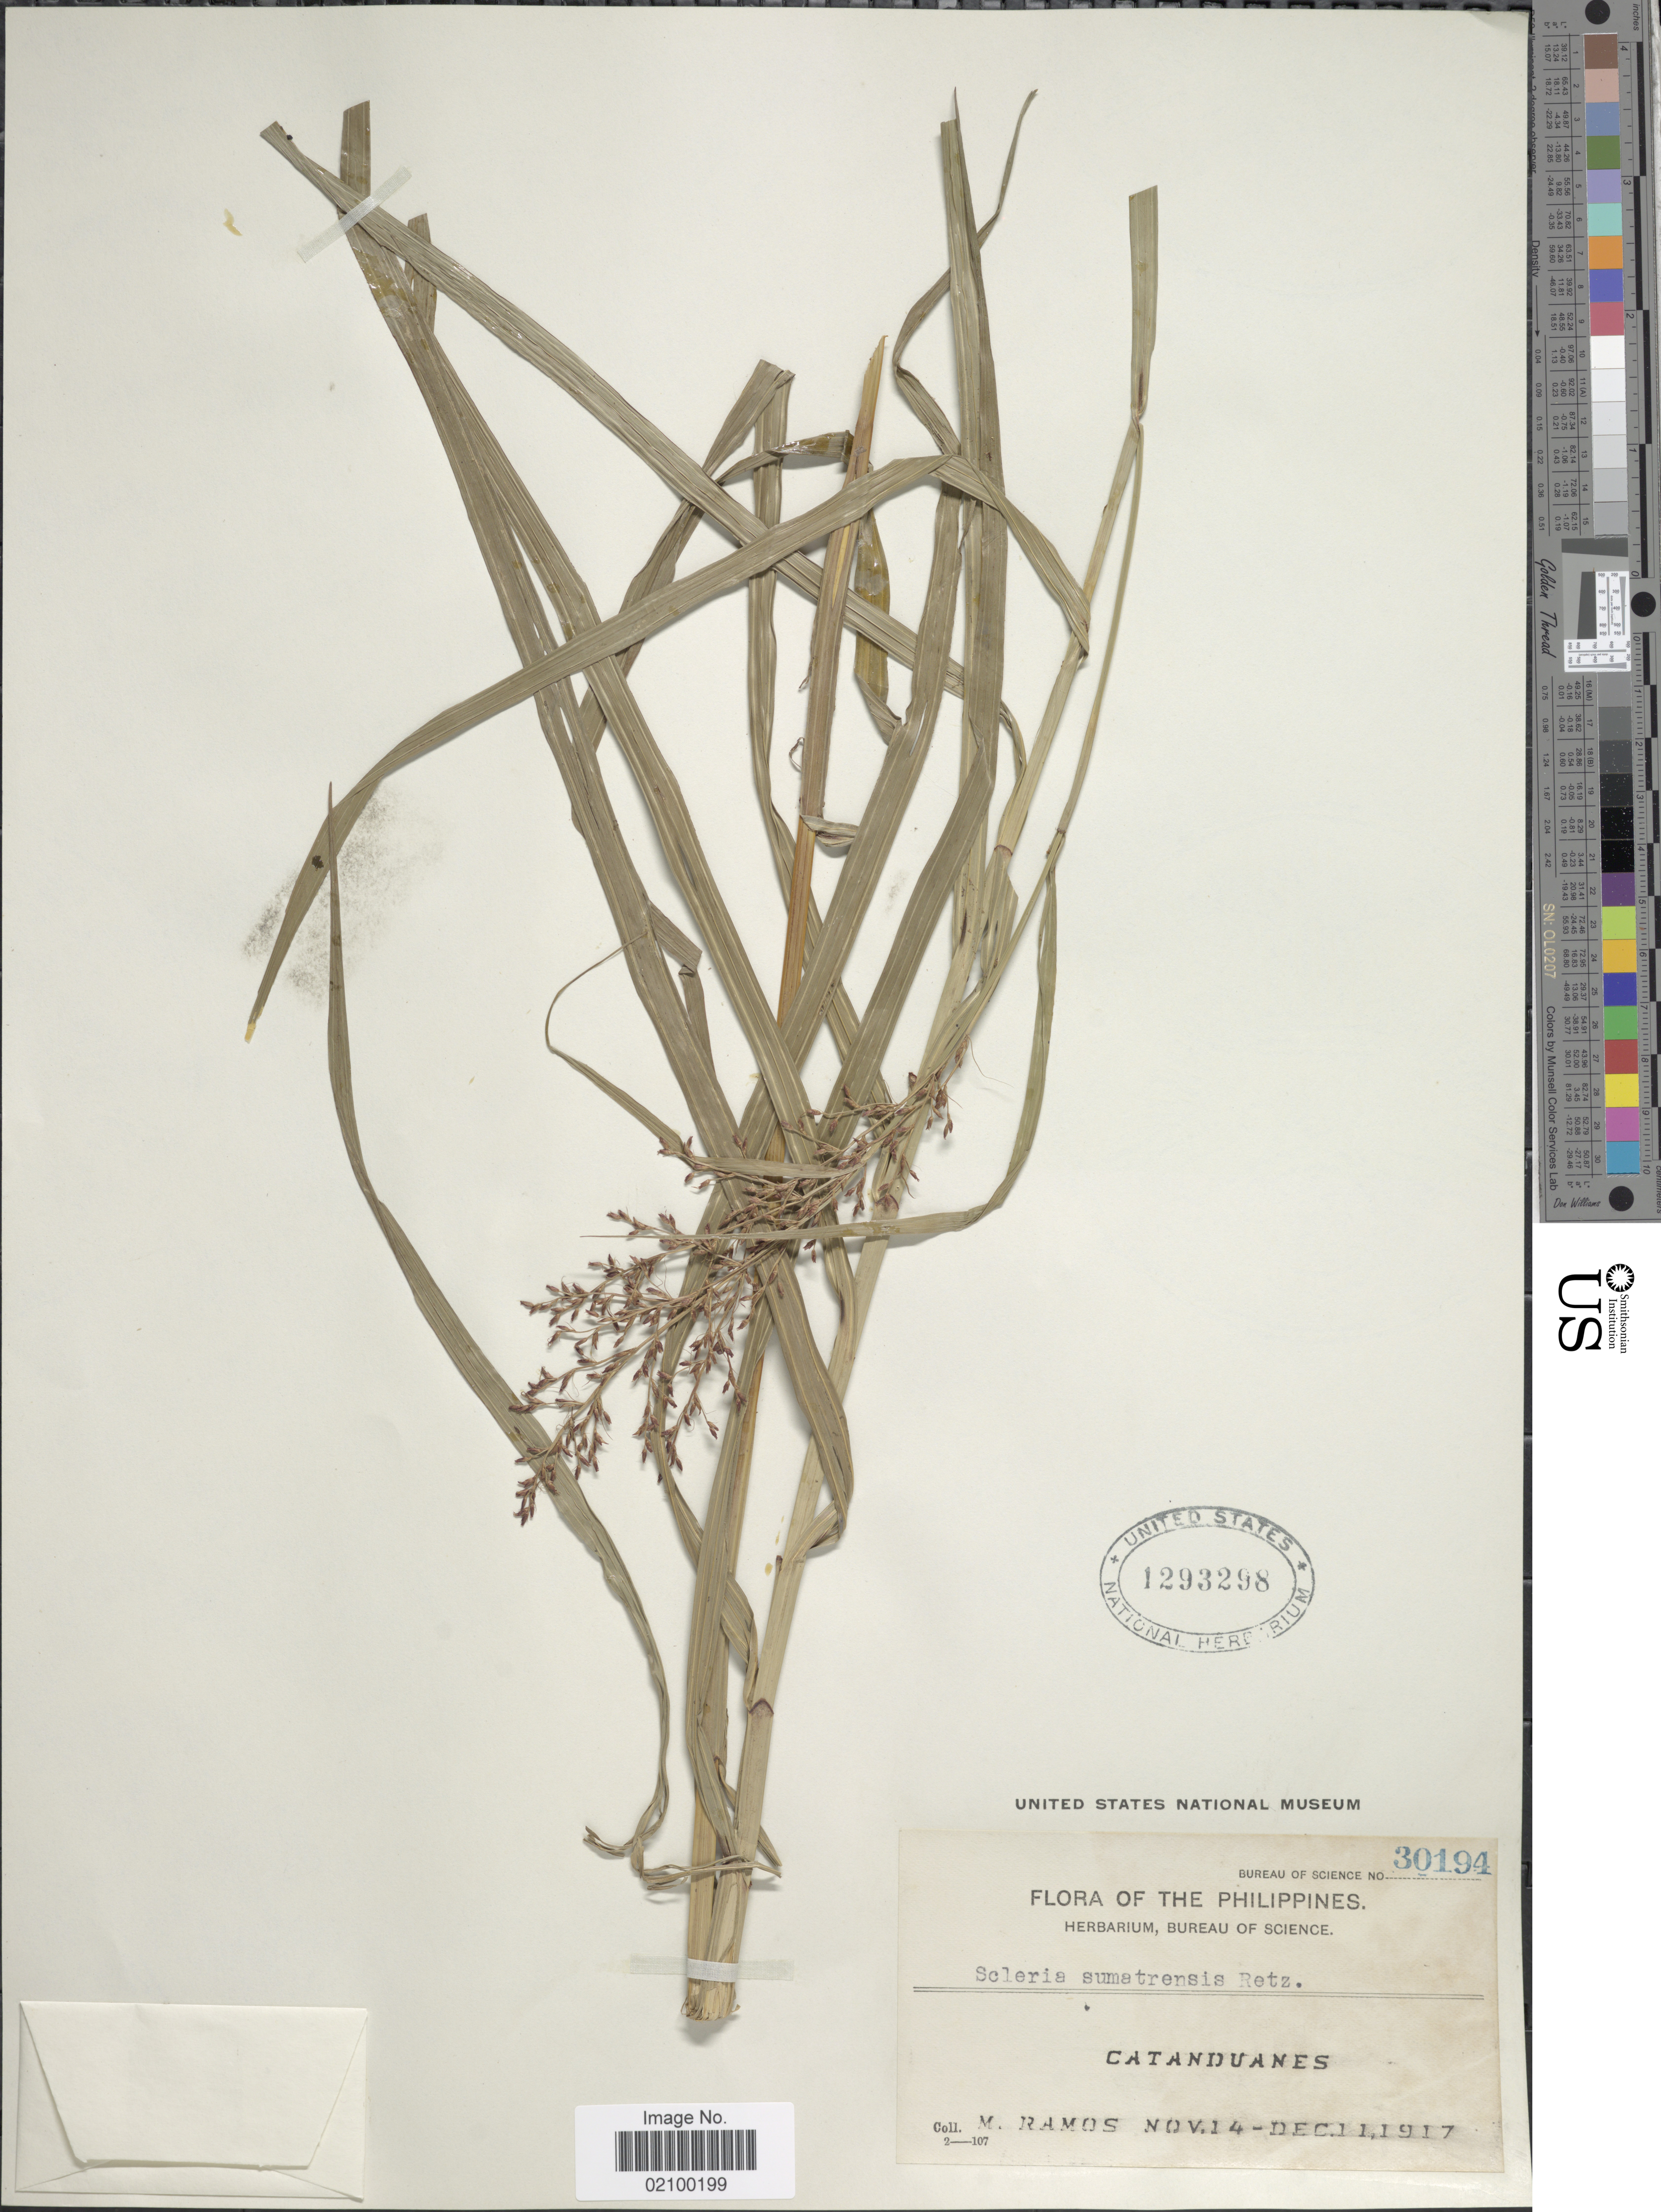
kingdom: Plantae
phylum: Tracheophyta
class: Liliopsida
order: Poales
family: Cyperaceae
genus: Scleria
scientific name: Scleria sumatrensis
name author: Retz.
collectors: M. Ramos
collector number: Bureau of Science 30194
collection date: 1917-11-14/1917-12-11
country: Philippines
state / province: Bicol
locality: Catanduanes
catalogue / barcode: US 1293298